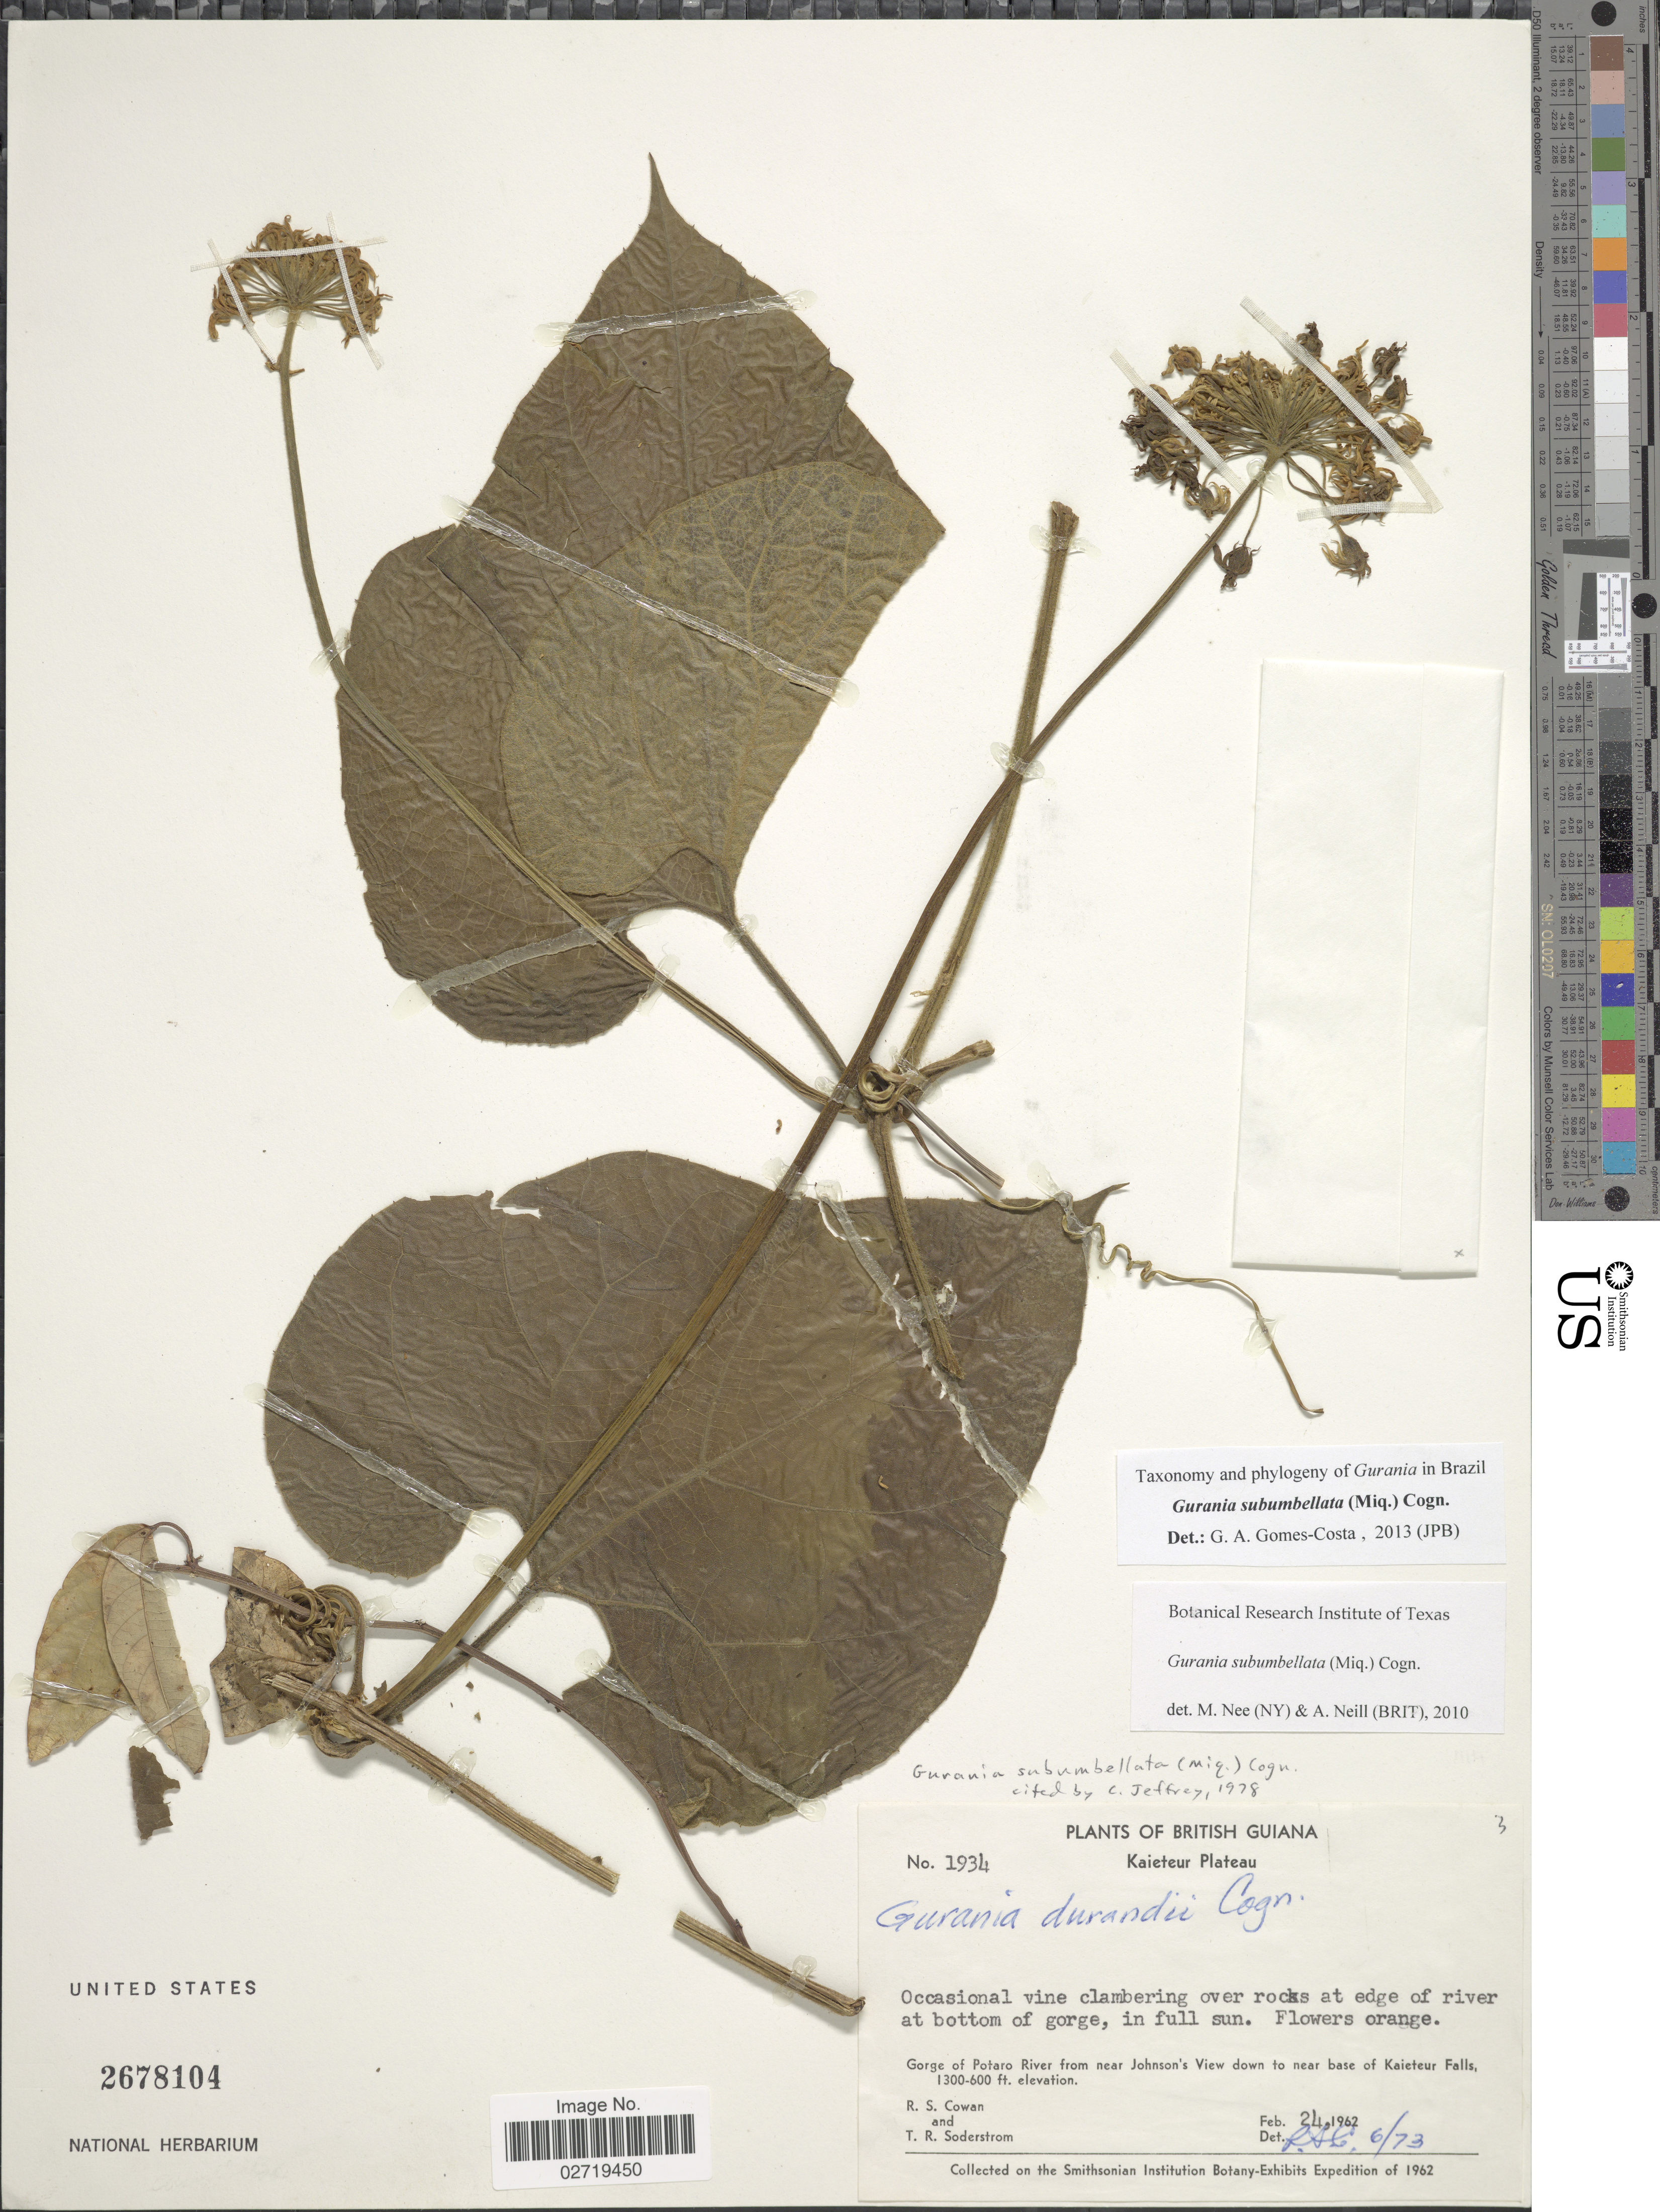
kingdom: Plantae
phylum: Tracheophyta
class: Magnoliopsida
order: Cucurbitales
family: Cucurbitaceae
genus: Gurania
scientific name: Gurania subumbellata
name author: (Miq.) Cogn.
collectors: R. S. Cowan & T. R. Soderstrom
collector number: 1934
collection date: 1962-02-24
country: Guyana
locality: British Guiana, Kaieteur Plateau, Gorge of Potaro River from near Johnson's View down to near base of Kaieteur Falls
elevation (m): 396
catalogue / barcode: US 2678104